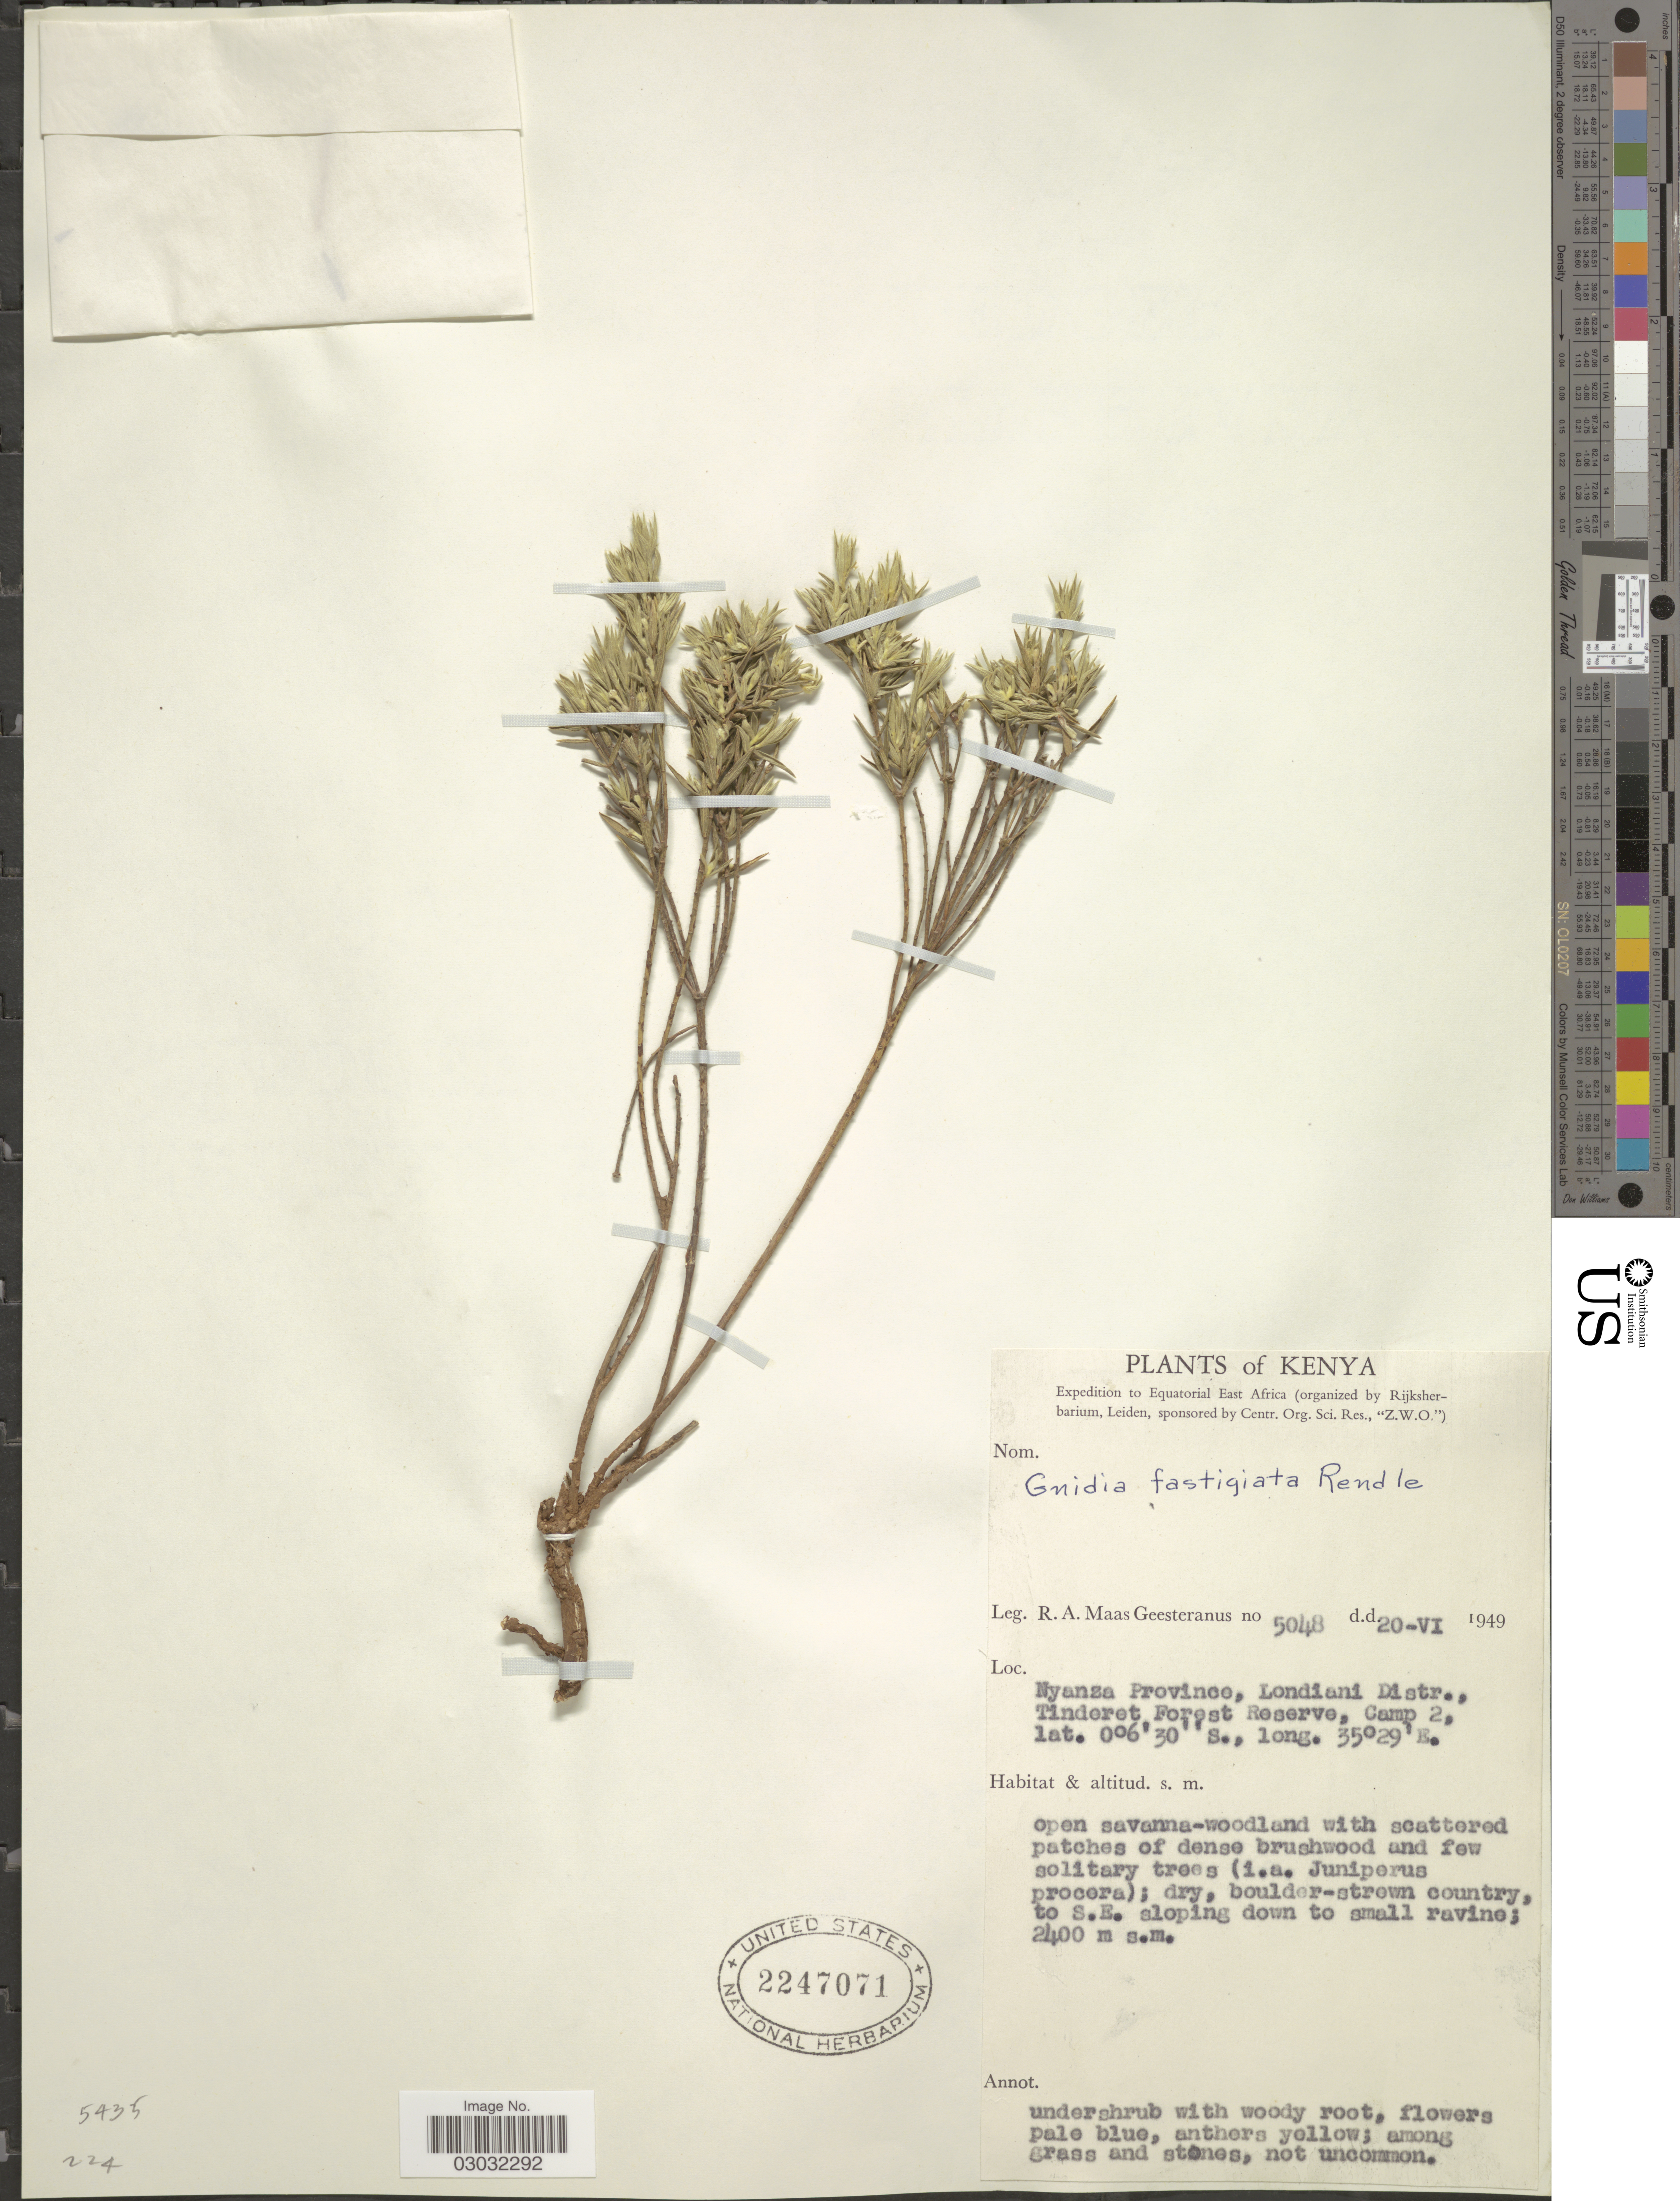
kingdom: Plantae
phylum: Tracheophyta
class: Magnoliopsida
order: Malvales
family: Thymelaeaceae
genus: Gnidia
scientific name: Gnidia fastigiata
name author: Rendle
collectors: R. A. Maas Geesteranus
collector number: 5048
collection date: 1949-06-20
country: Kenya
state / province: Kericho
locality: Londiani Distr., Tinderet Forest Reserve, Camp 2. Equatorial East Africa. Boulder-strewn country, to S.E. sloping down to small ravine.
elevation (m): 2400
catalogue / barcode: US 2247071